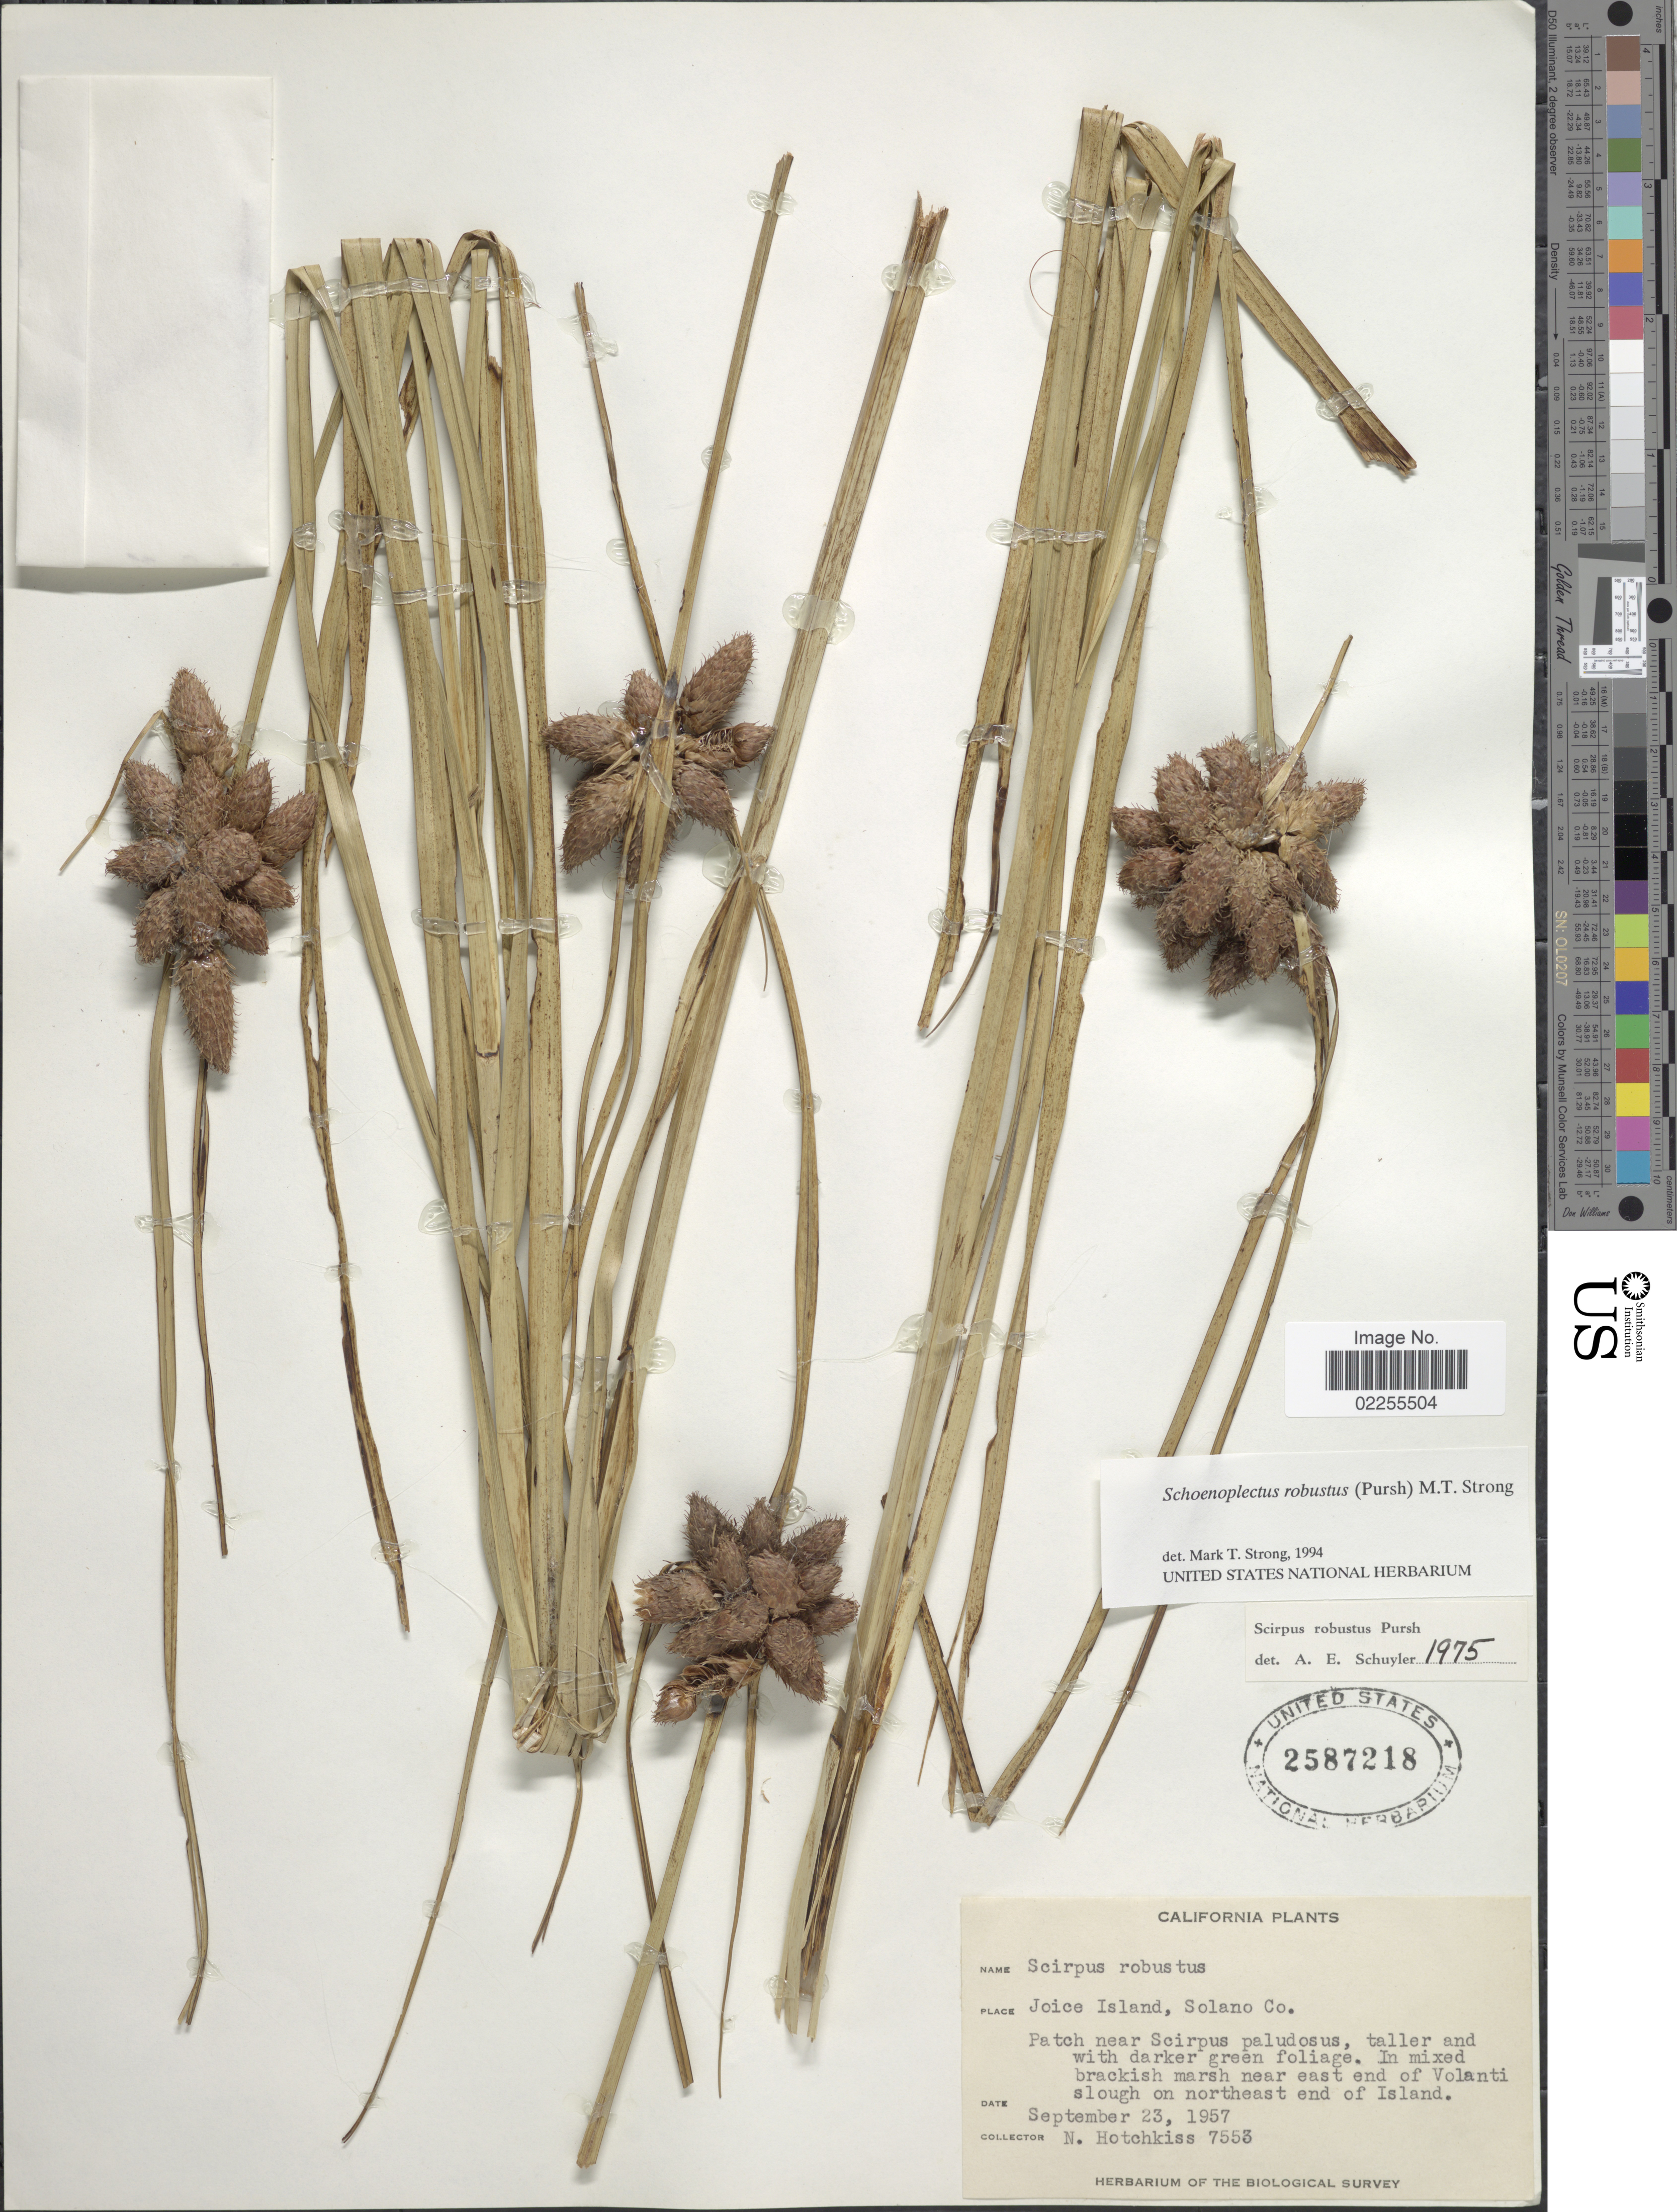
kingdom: Plantae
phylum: Tracheophyta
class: Liliopsida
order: Poales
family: Cyperaceae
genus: Bolboschoenus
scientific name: Bolboschoenus robustus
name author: (Pursh) Soják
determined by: Strong, M. T., (US), Smithsonian Institution - National Museum of Natural History (UNITED STATES)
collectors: N. Hotchkiss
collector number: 7553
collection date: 1957-09-23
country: United States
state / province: California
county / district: Solano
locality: Joice Island, Solano Co., in mixed brackish marsh near east end of Volanti slough on northeast end of Island.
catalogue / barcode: US 2587218